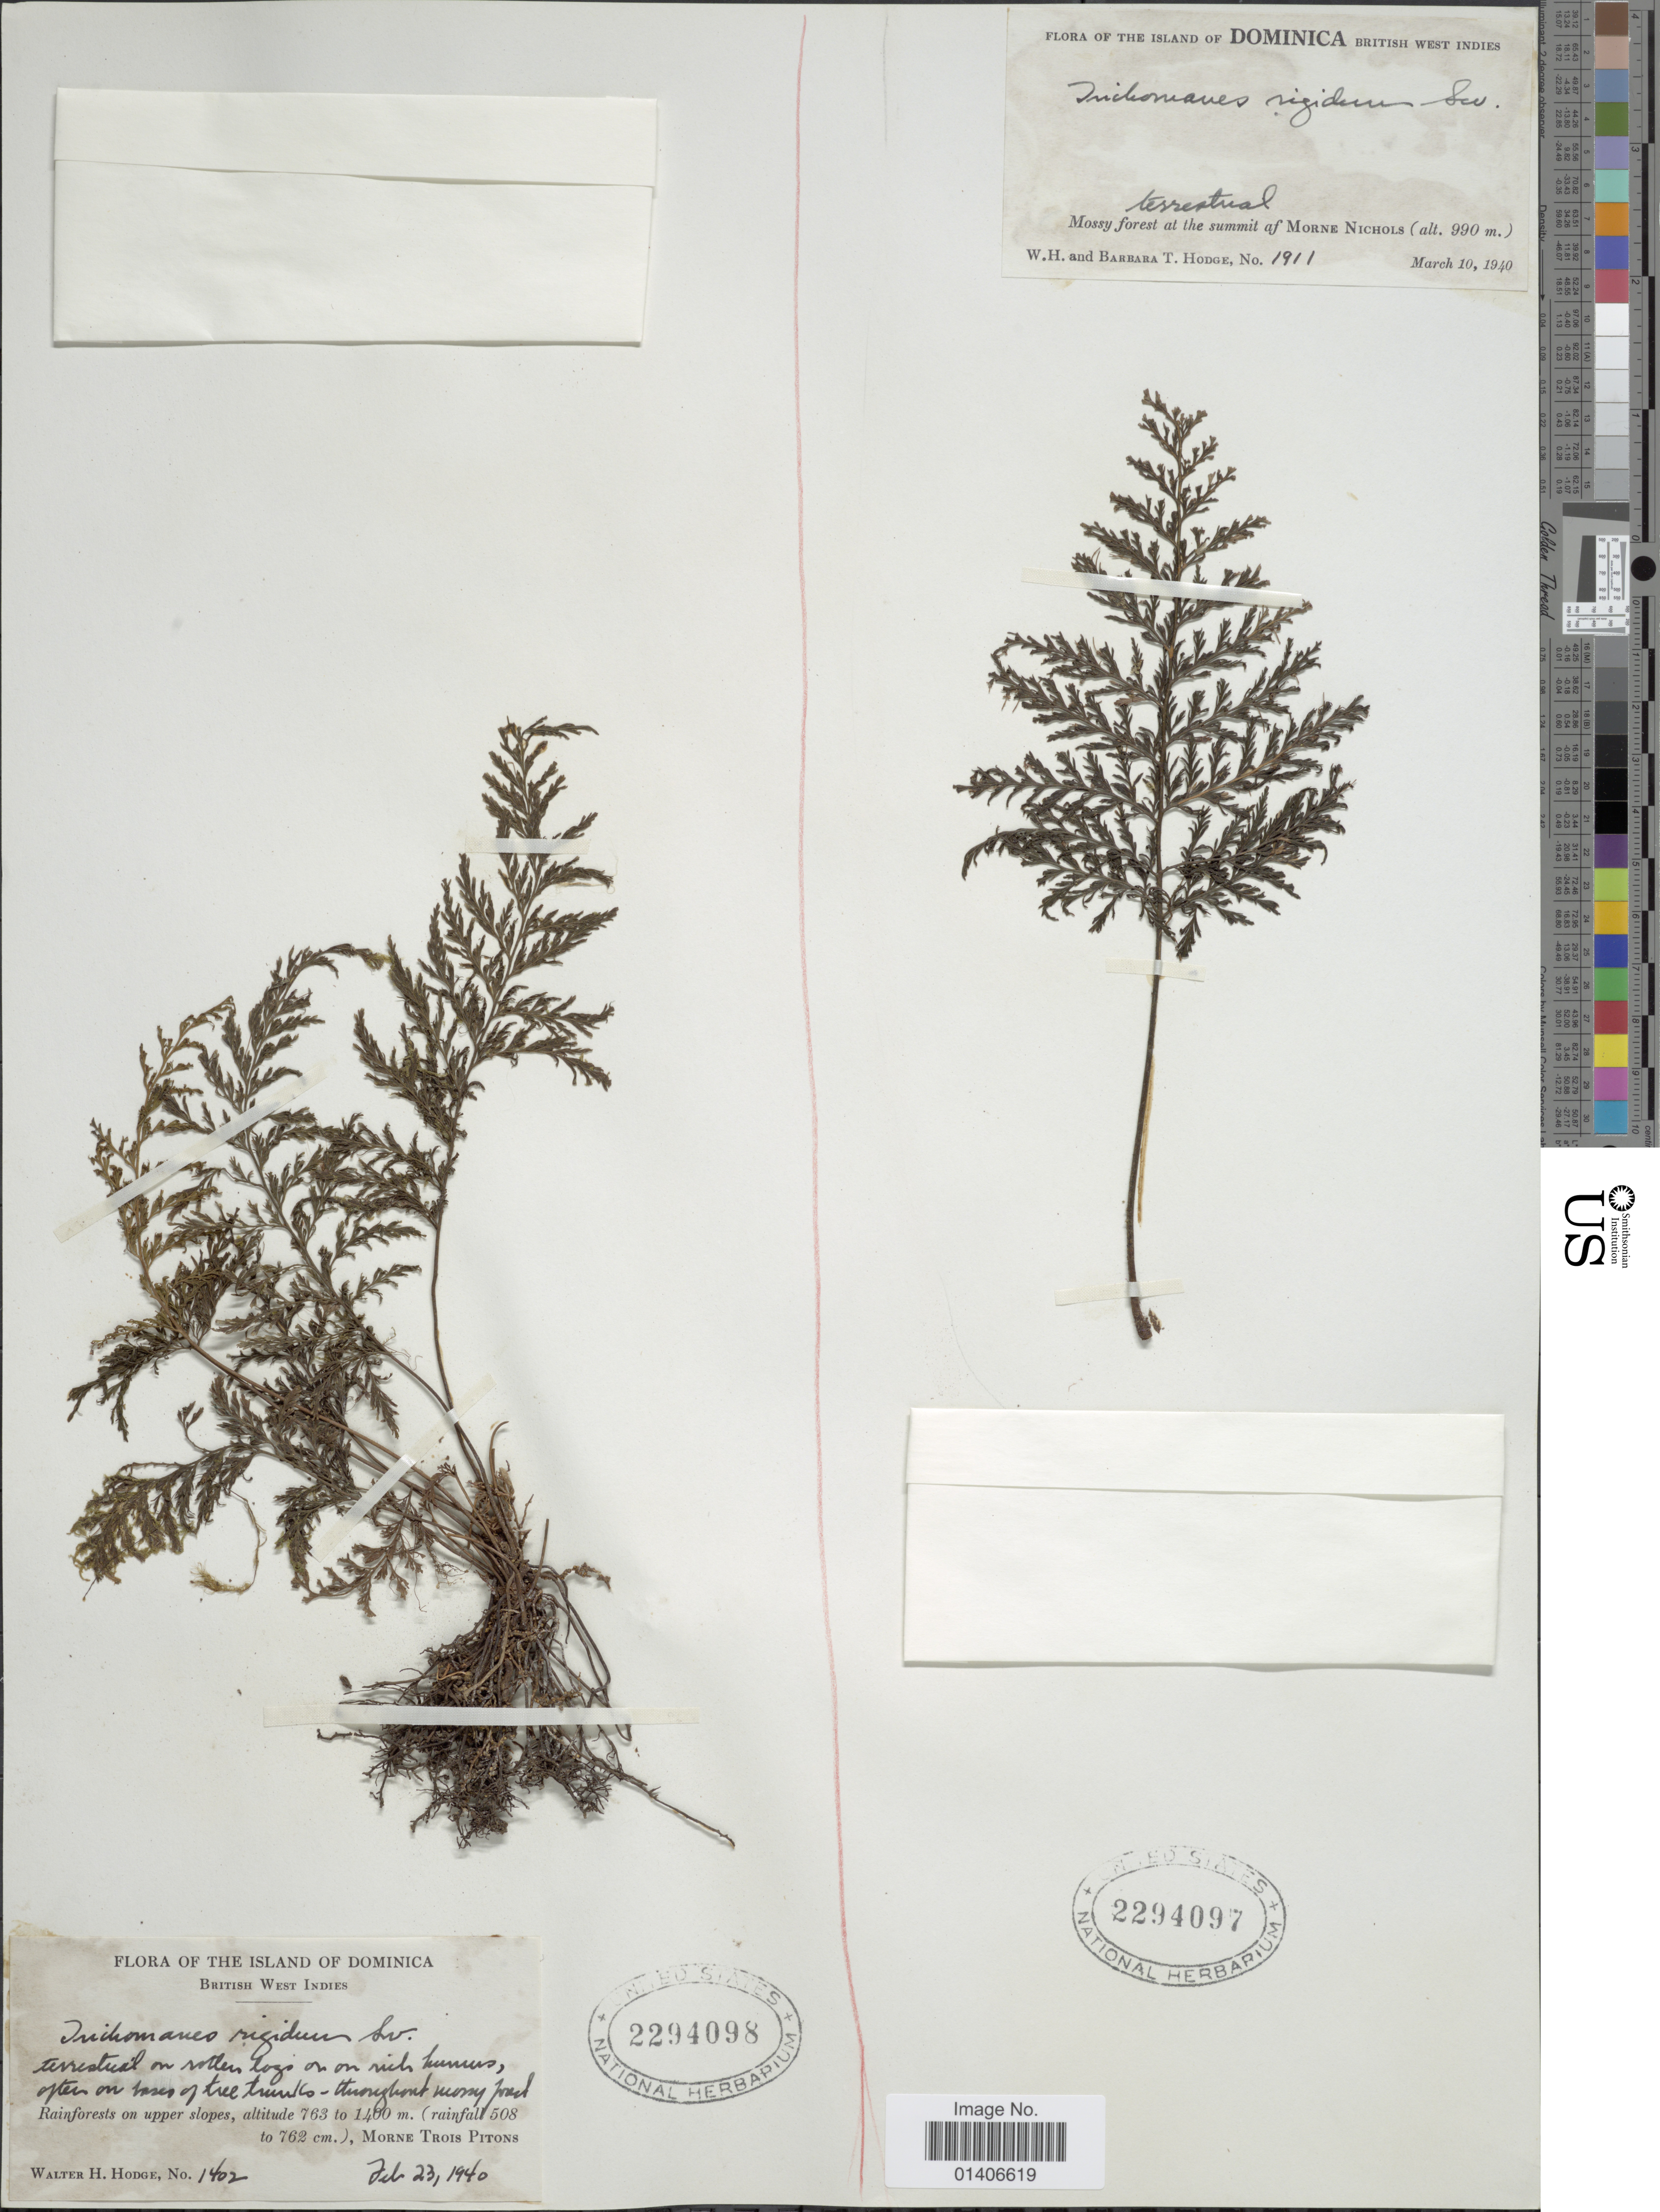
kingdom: Plantae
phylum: Tracheophyta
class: Polypodiopsida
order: Hymenophyllales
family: Hymenophyllaceae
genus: Abrodictyum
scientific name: Abrodictyum rigidum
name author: (Sw.) Ebihara & Dubuisson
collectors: W. Hodge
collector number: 1402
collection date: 1940-02-23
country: Dominica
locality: The Island of Dominca, British West Indies, Rainforest on upper slopes, Morne Trois Pitons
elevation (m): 763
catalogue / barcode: US 2294098-2